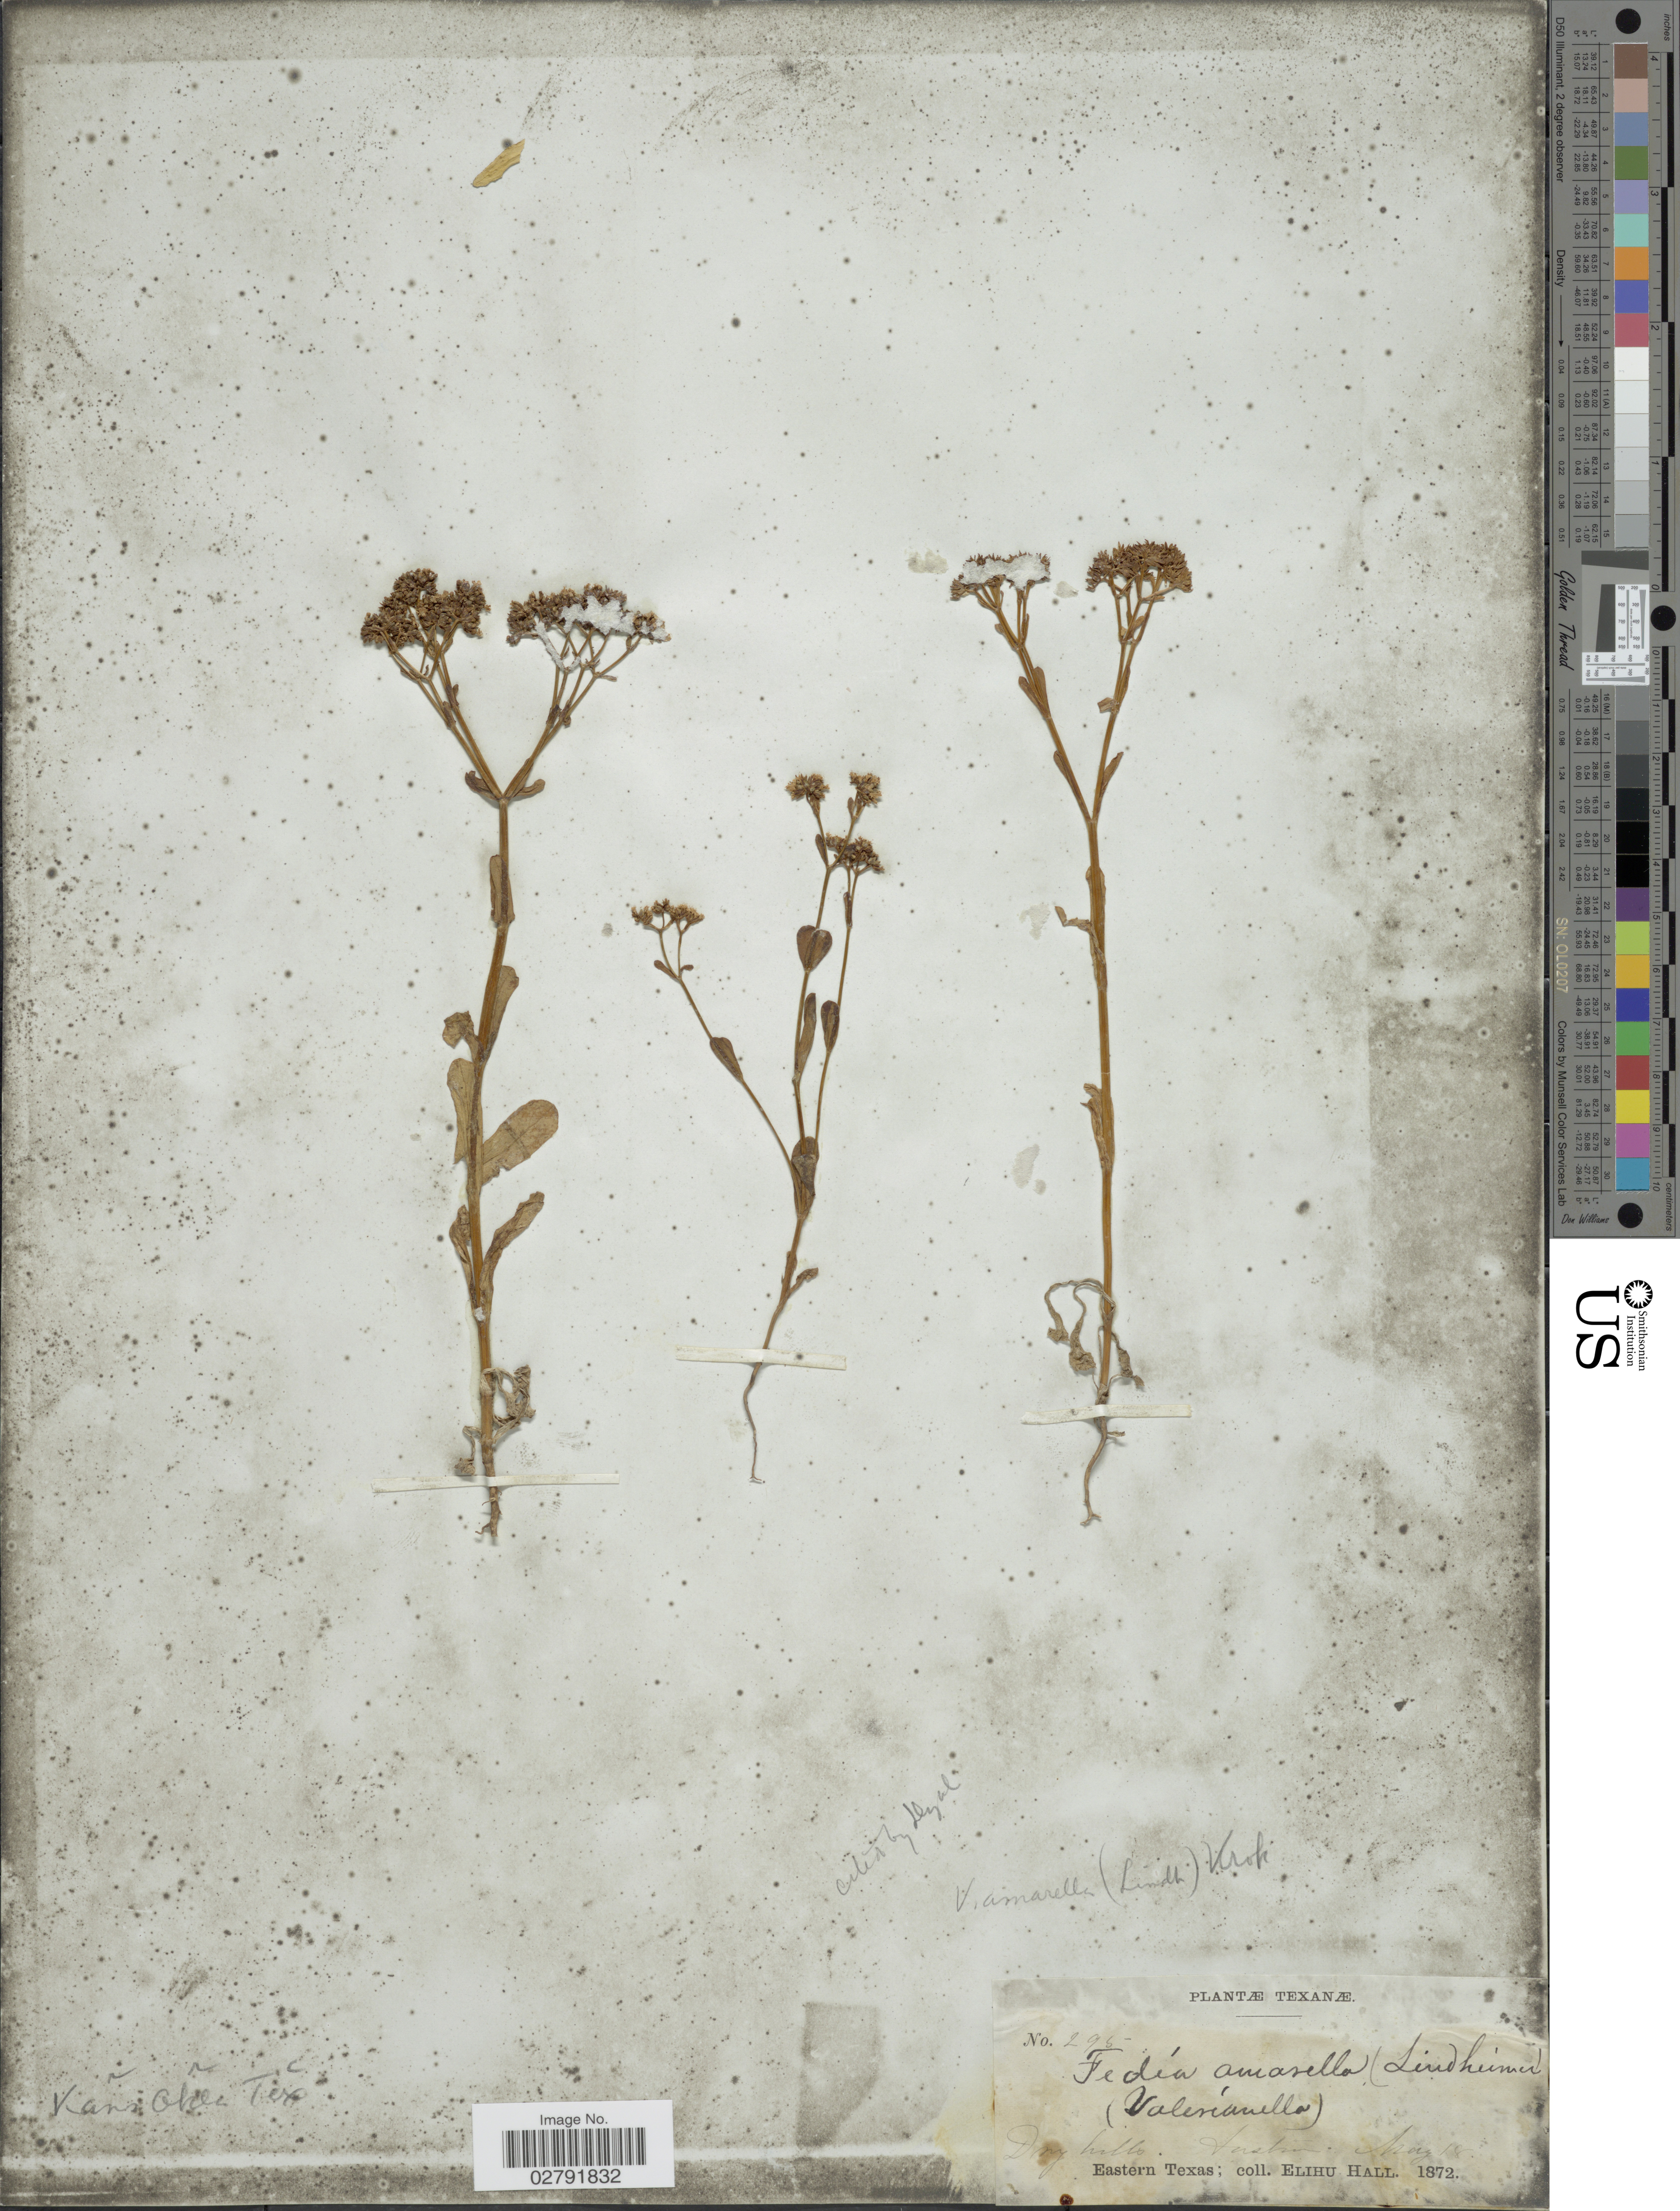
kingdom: Plantae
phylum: Tracheophyta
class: Magnoliopsida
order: Dipsacales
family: Caprifoliaceae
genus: Valerianella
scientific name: Valerianella amarella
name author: (Lindl. ex Engelm.) Krok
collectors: E. Hall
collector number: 295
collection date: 1872-05-18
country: United States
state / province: Texas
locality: Eastern Texas, Austin.